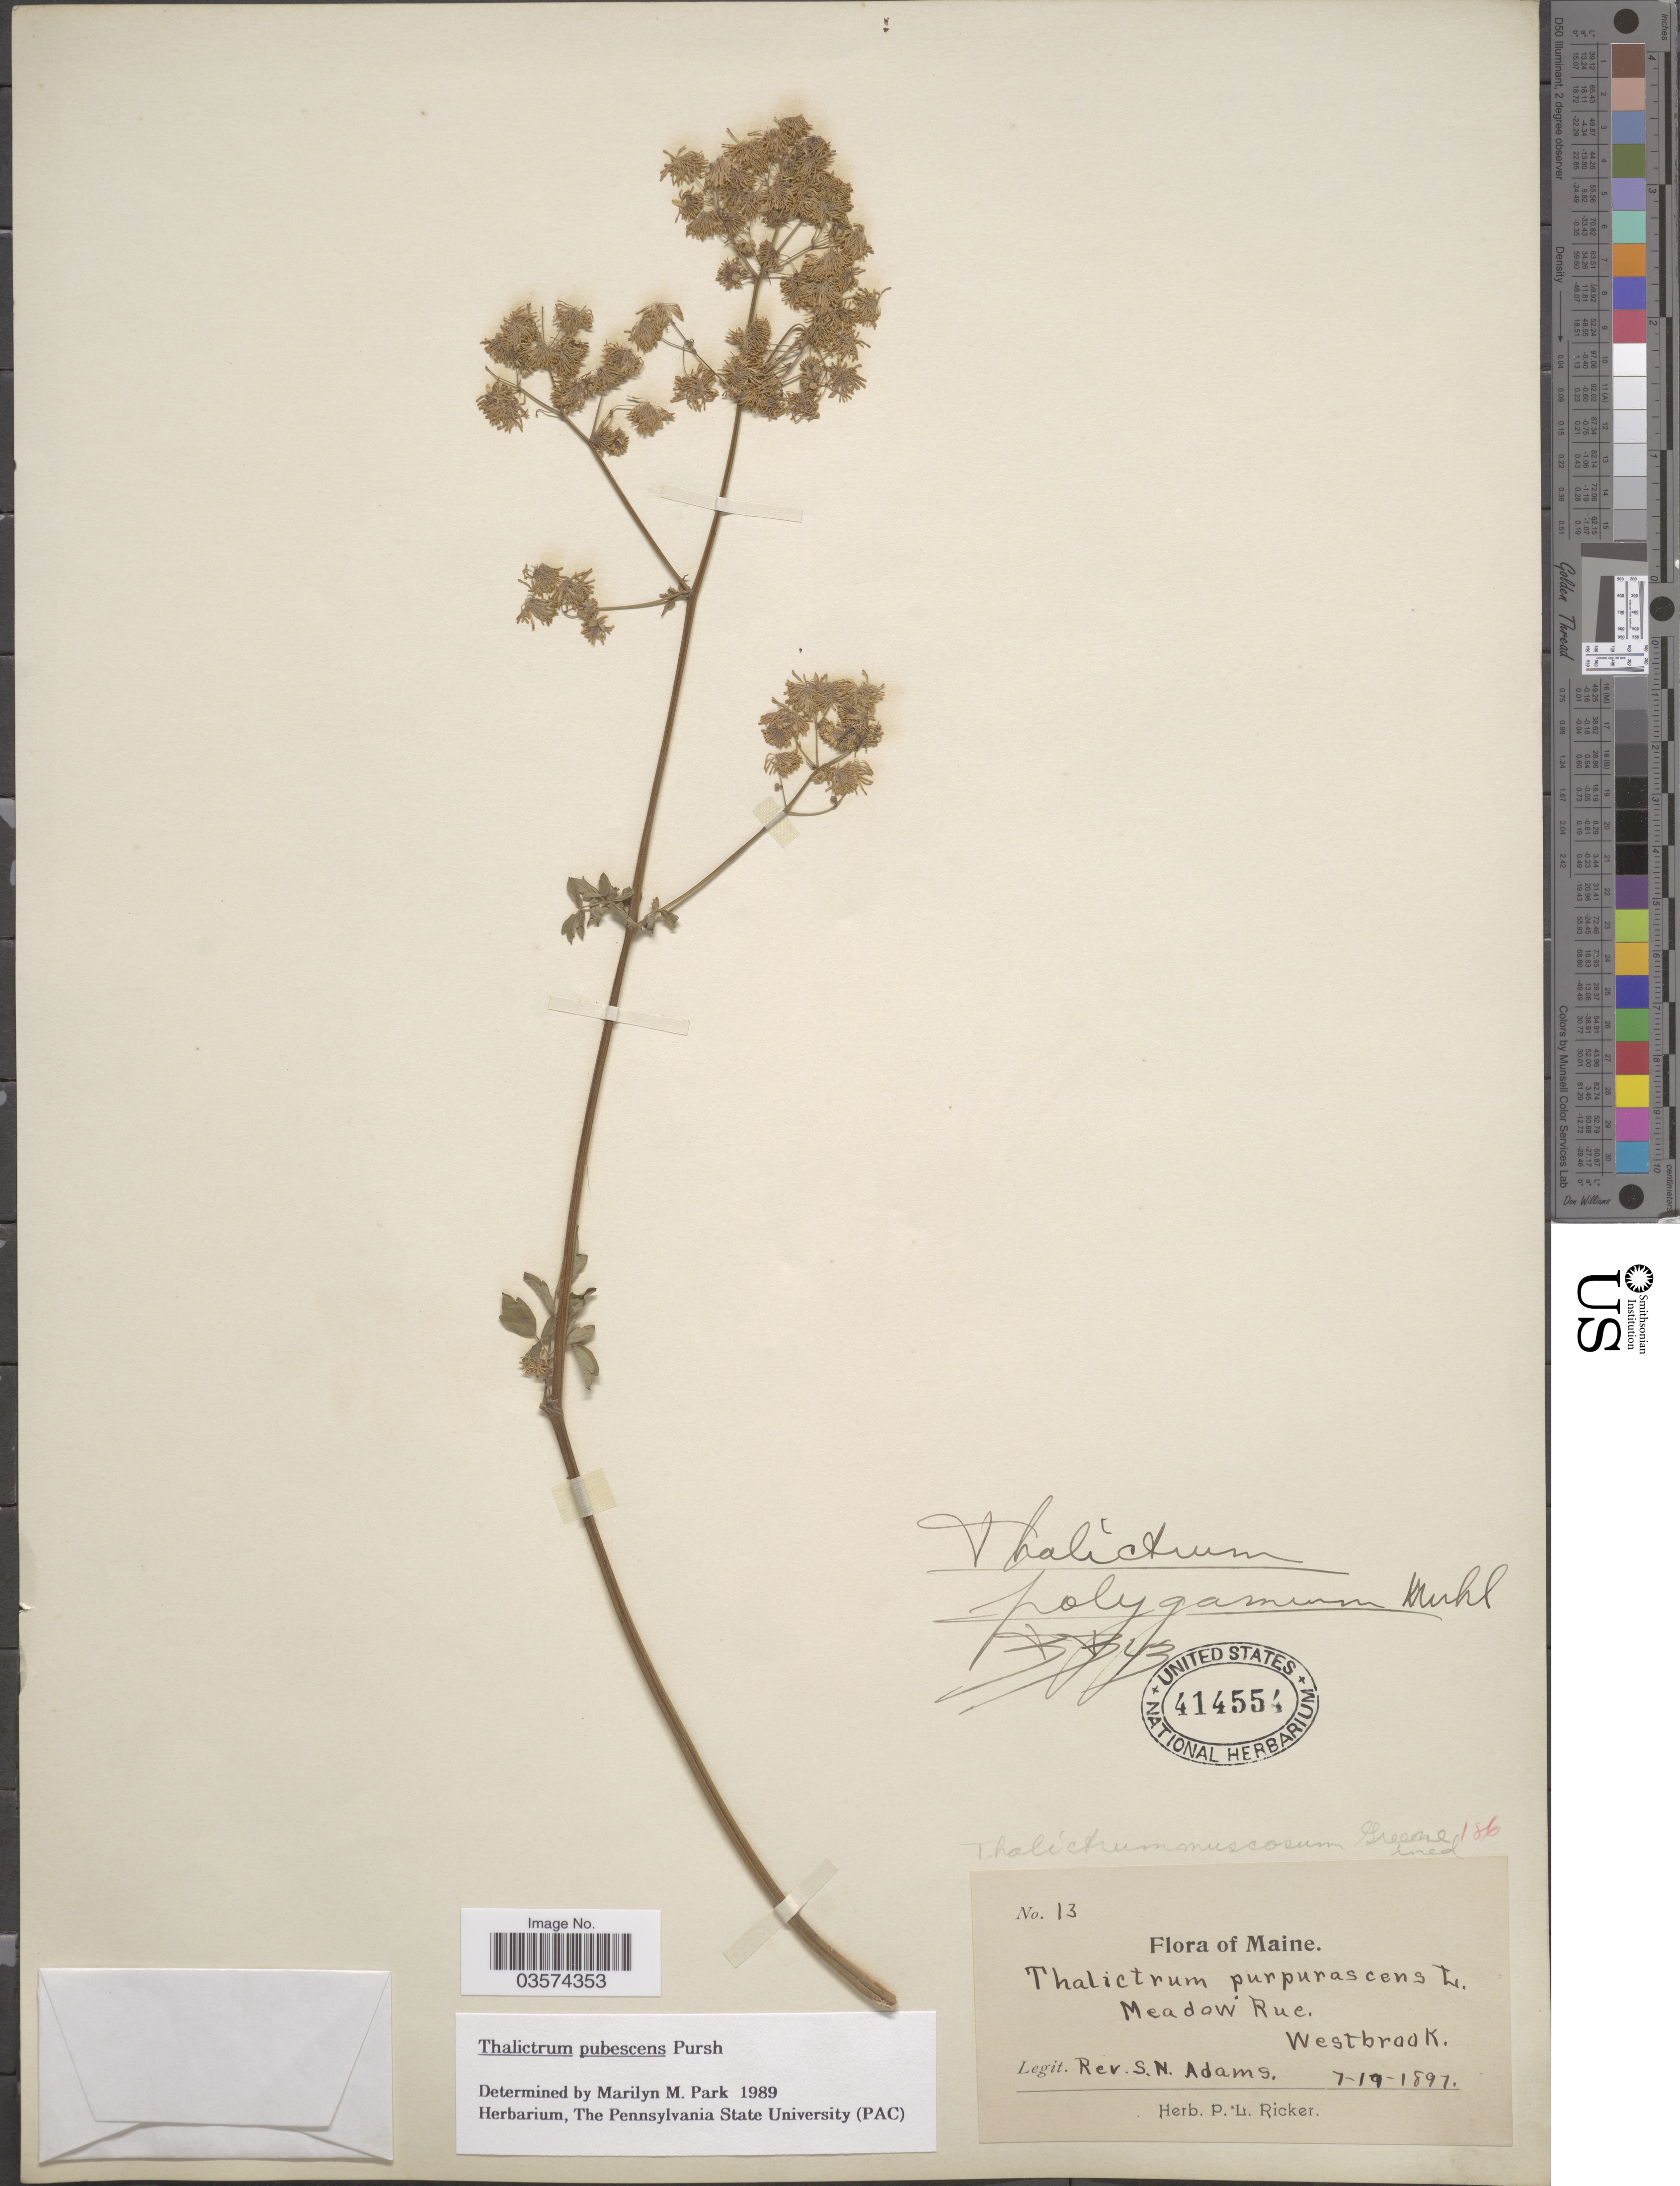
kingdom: Plantae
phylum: Tracheophyta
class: Magnoliopsida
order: Ranunculales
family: Ranunculaceae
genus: Thalictrum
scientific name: Thalictrum pubescens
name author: Pursh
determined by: Park, Marilyn Marqueen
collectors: S. Adams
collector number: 13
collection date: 1897-07-19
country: United States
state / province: Maine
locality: Meadow Rue. Westbrook.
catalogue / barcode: US 414554